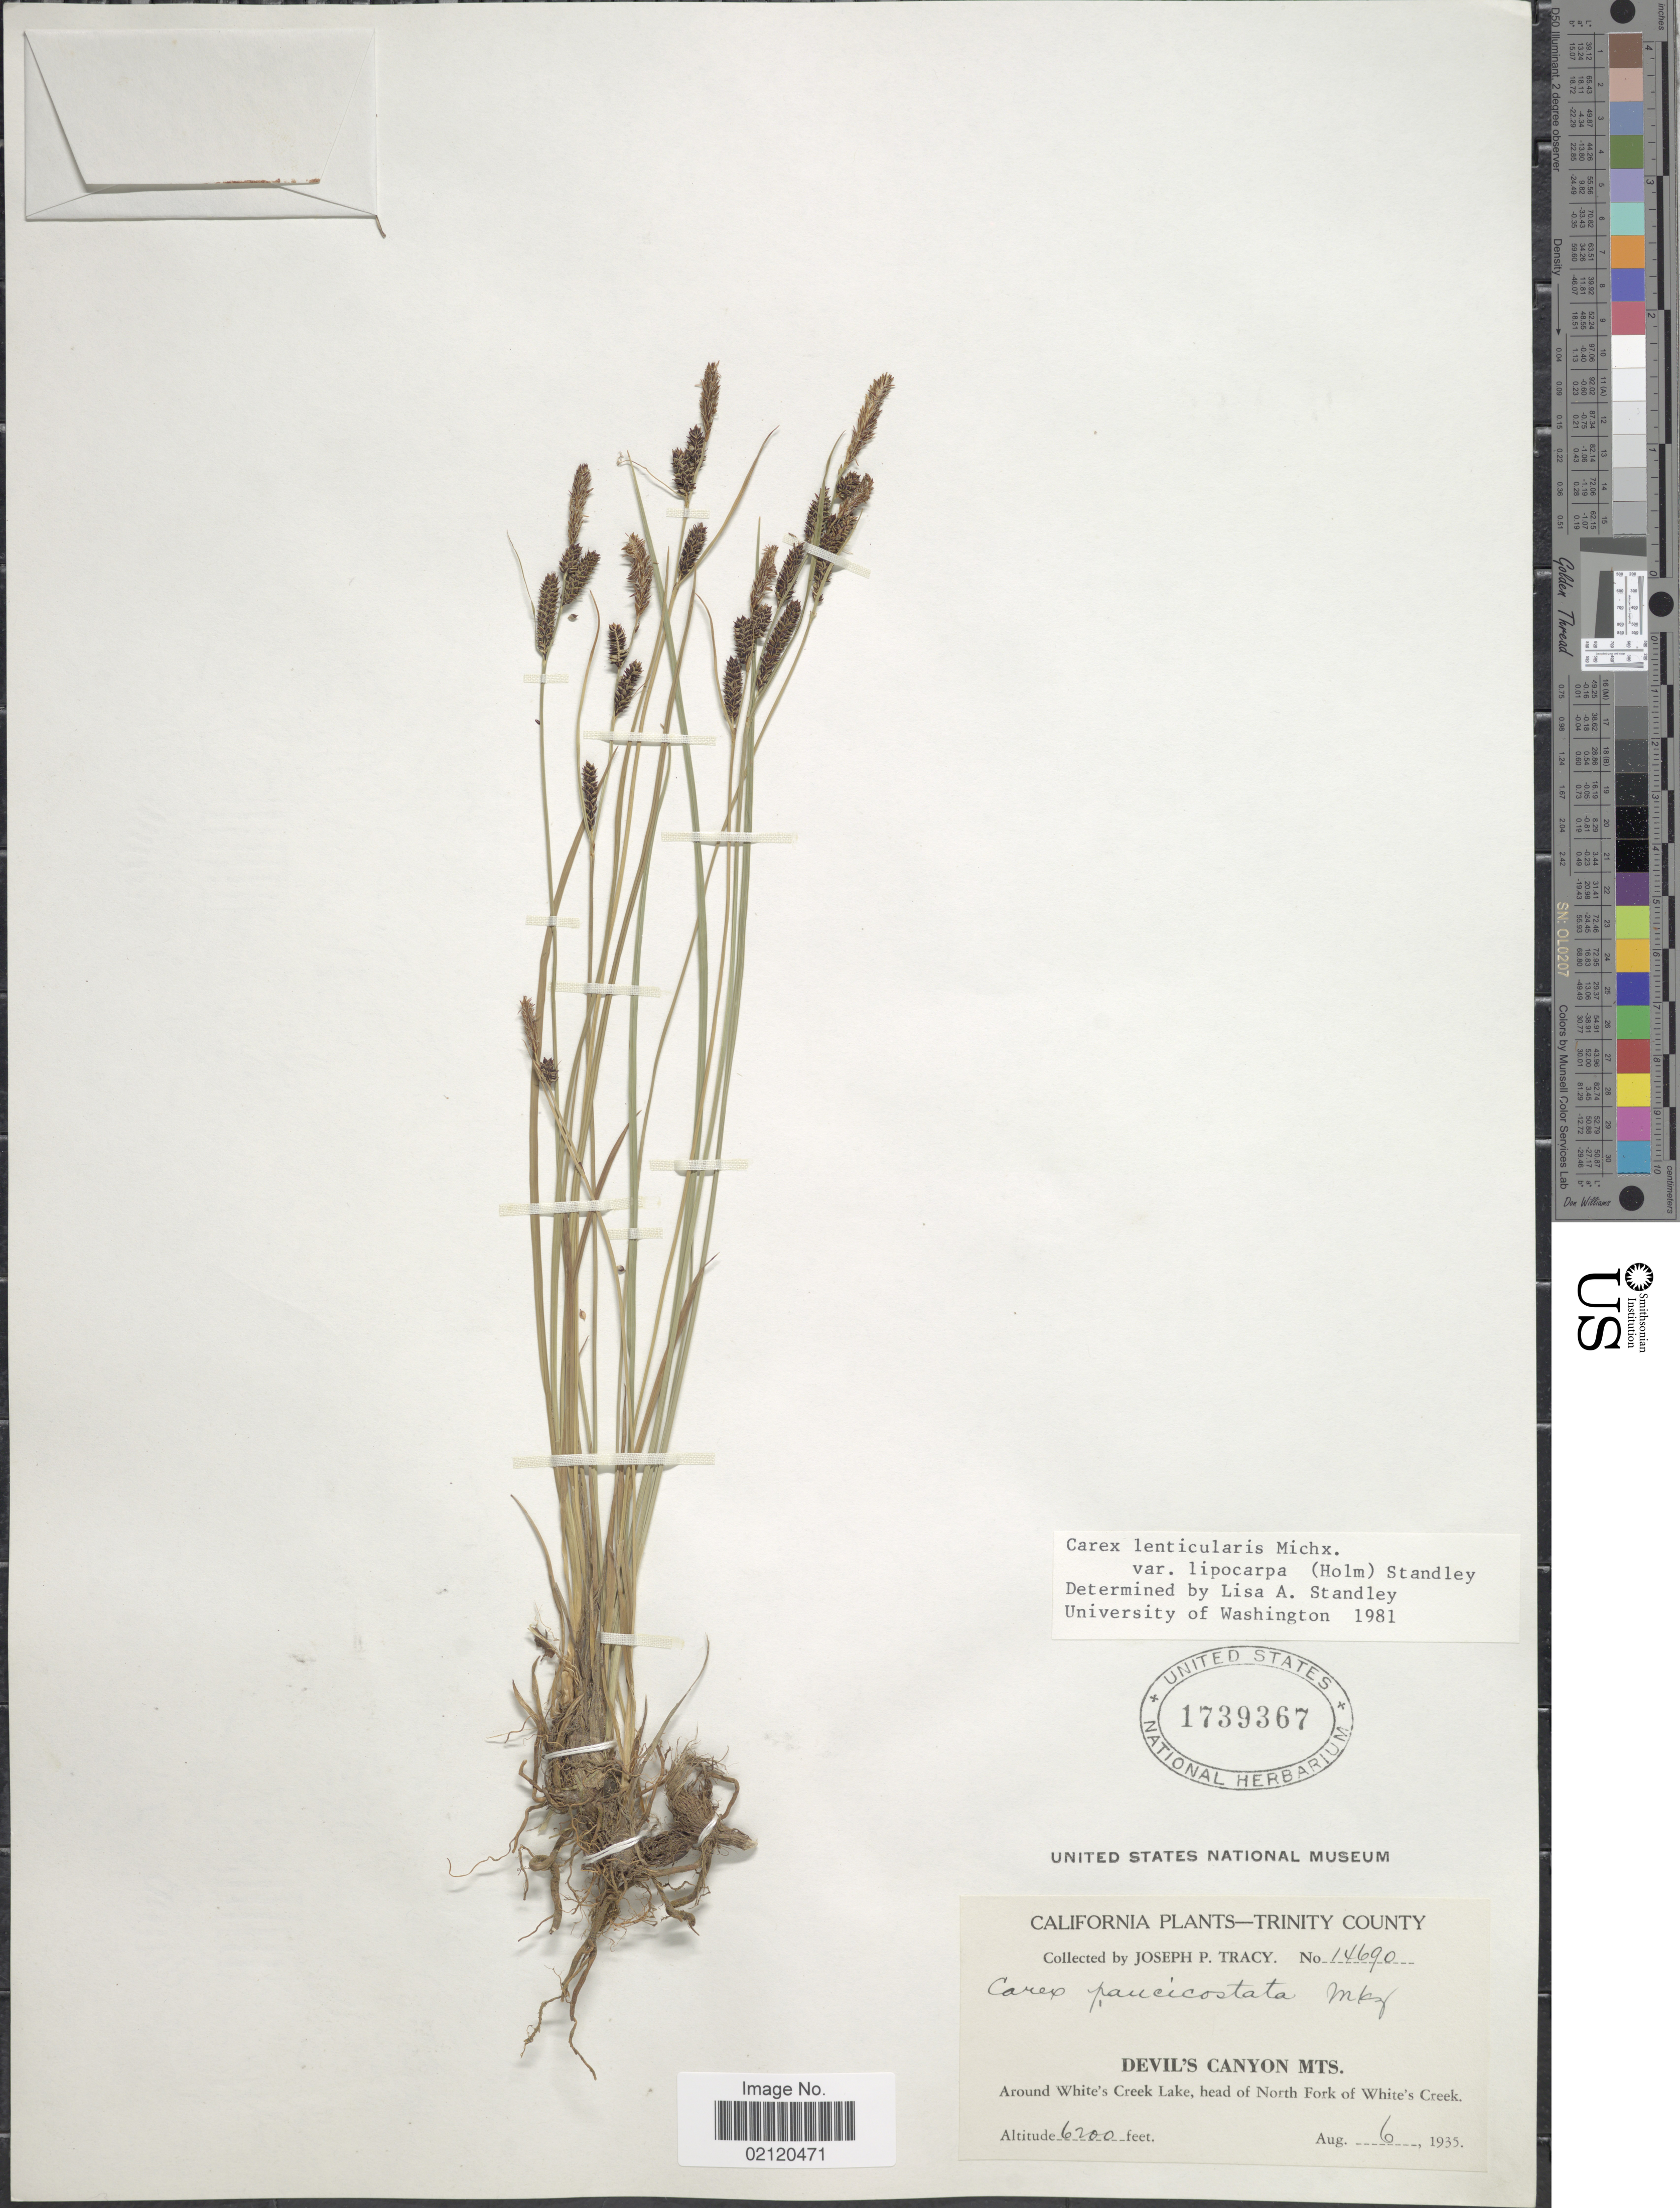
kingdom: Plantae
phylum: Tracheophyta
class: Liliopsida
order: Poales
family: Cyperaceae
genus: Carex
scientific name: Carex kelloggii var. kelloggii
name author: W. Boott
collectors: J. Tracy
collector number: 14690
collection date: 1935-08-06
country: United States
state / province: California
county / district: Trinity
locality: Trinity County, Devil's Canyon Mts., Around White's Creek Lake, head of North Fork of White's Creek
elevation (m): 1890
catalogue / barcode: US 1739367